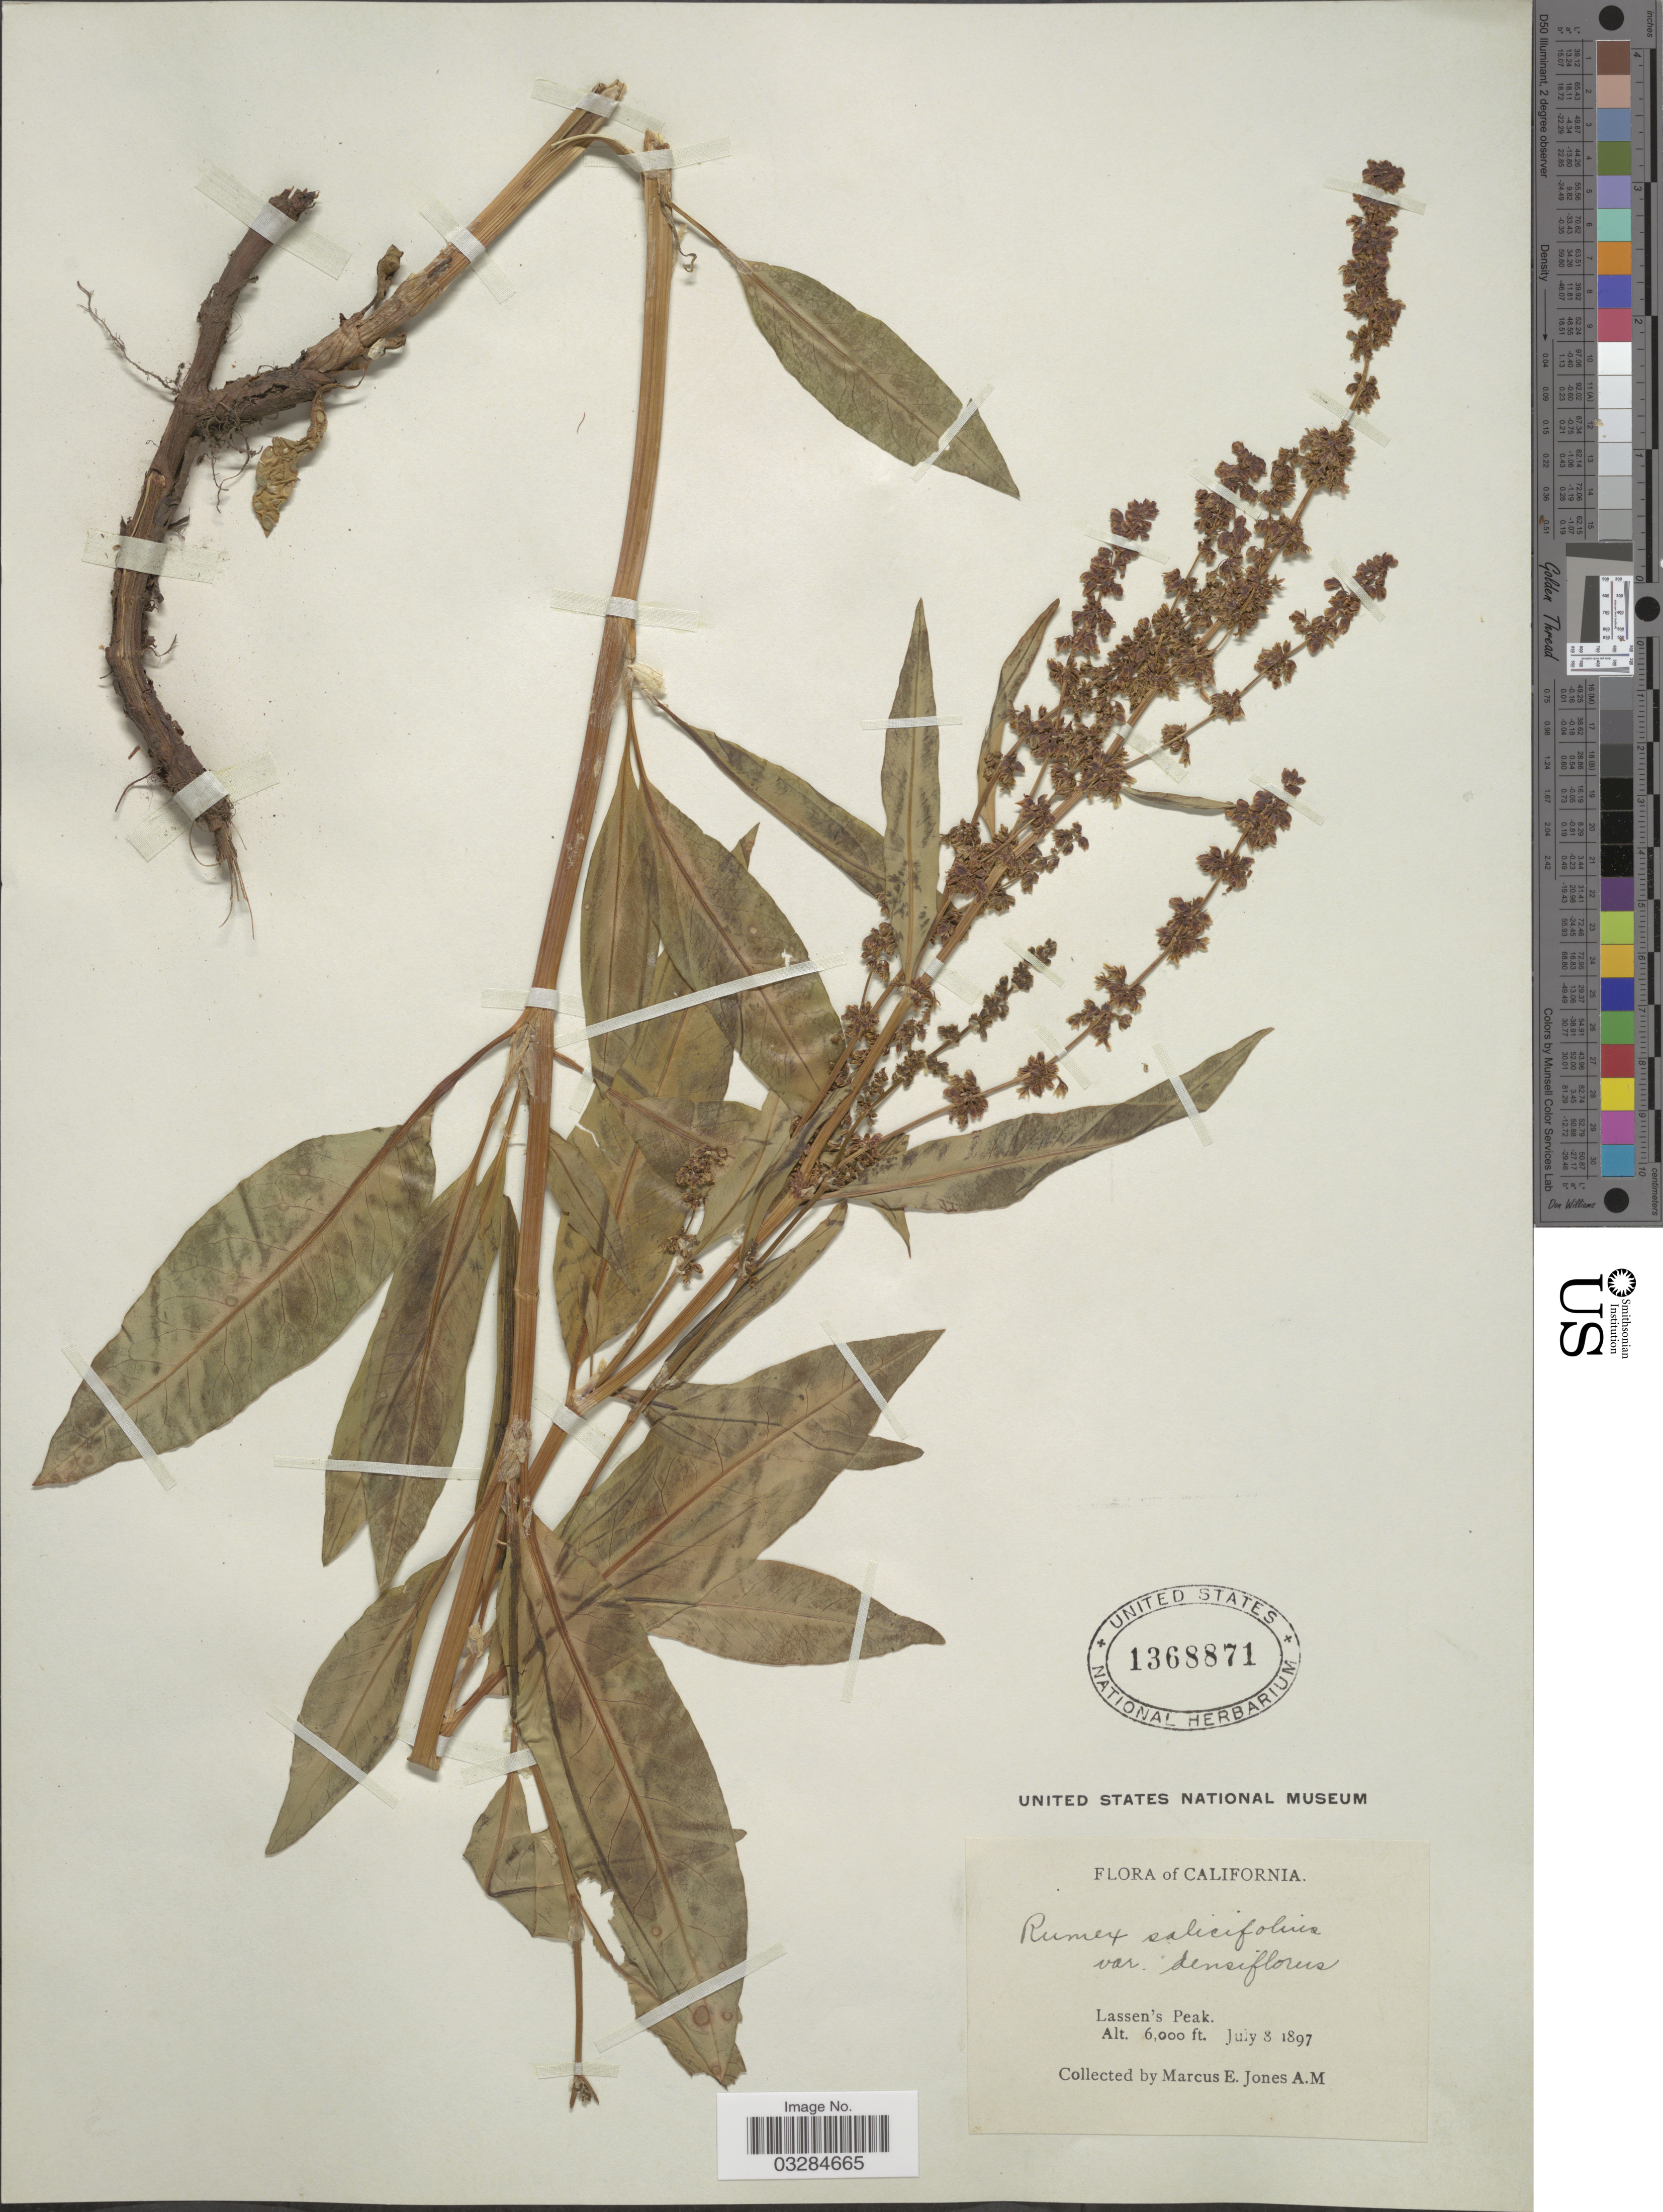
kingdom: Plantae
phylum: Tracheophyta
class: Magnoliopsida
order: Caryophyllales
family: Polygonaceae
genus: Rumex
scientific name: Rumex salicifolius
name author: Weinm.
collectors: M. E. Jones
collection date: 1897-07-08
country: United States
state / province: California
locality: Lassen's Peak.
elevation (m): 1829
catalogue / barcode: US 1368871